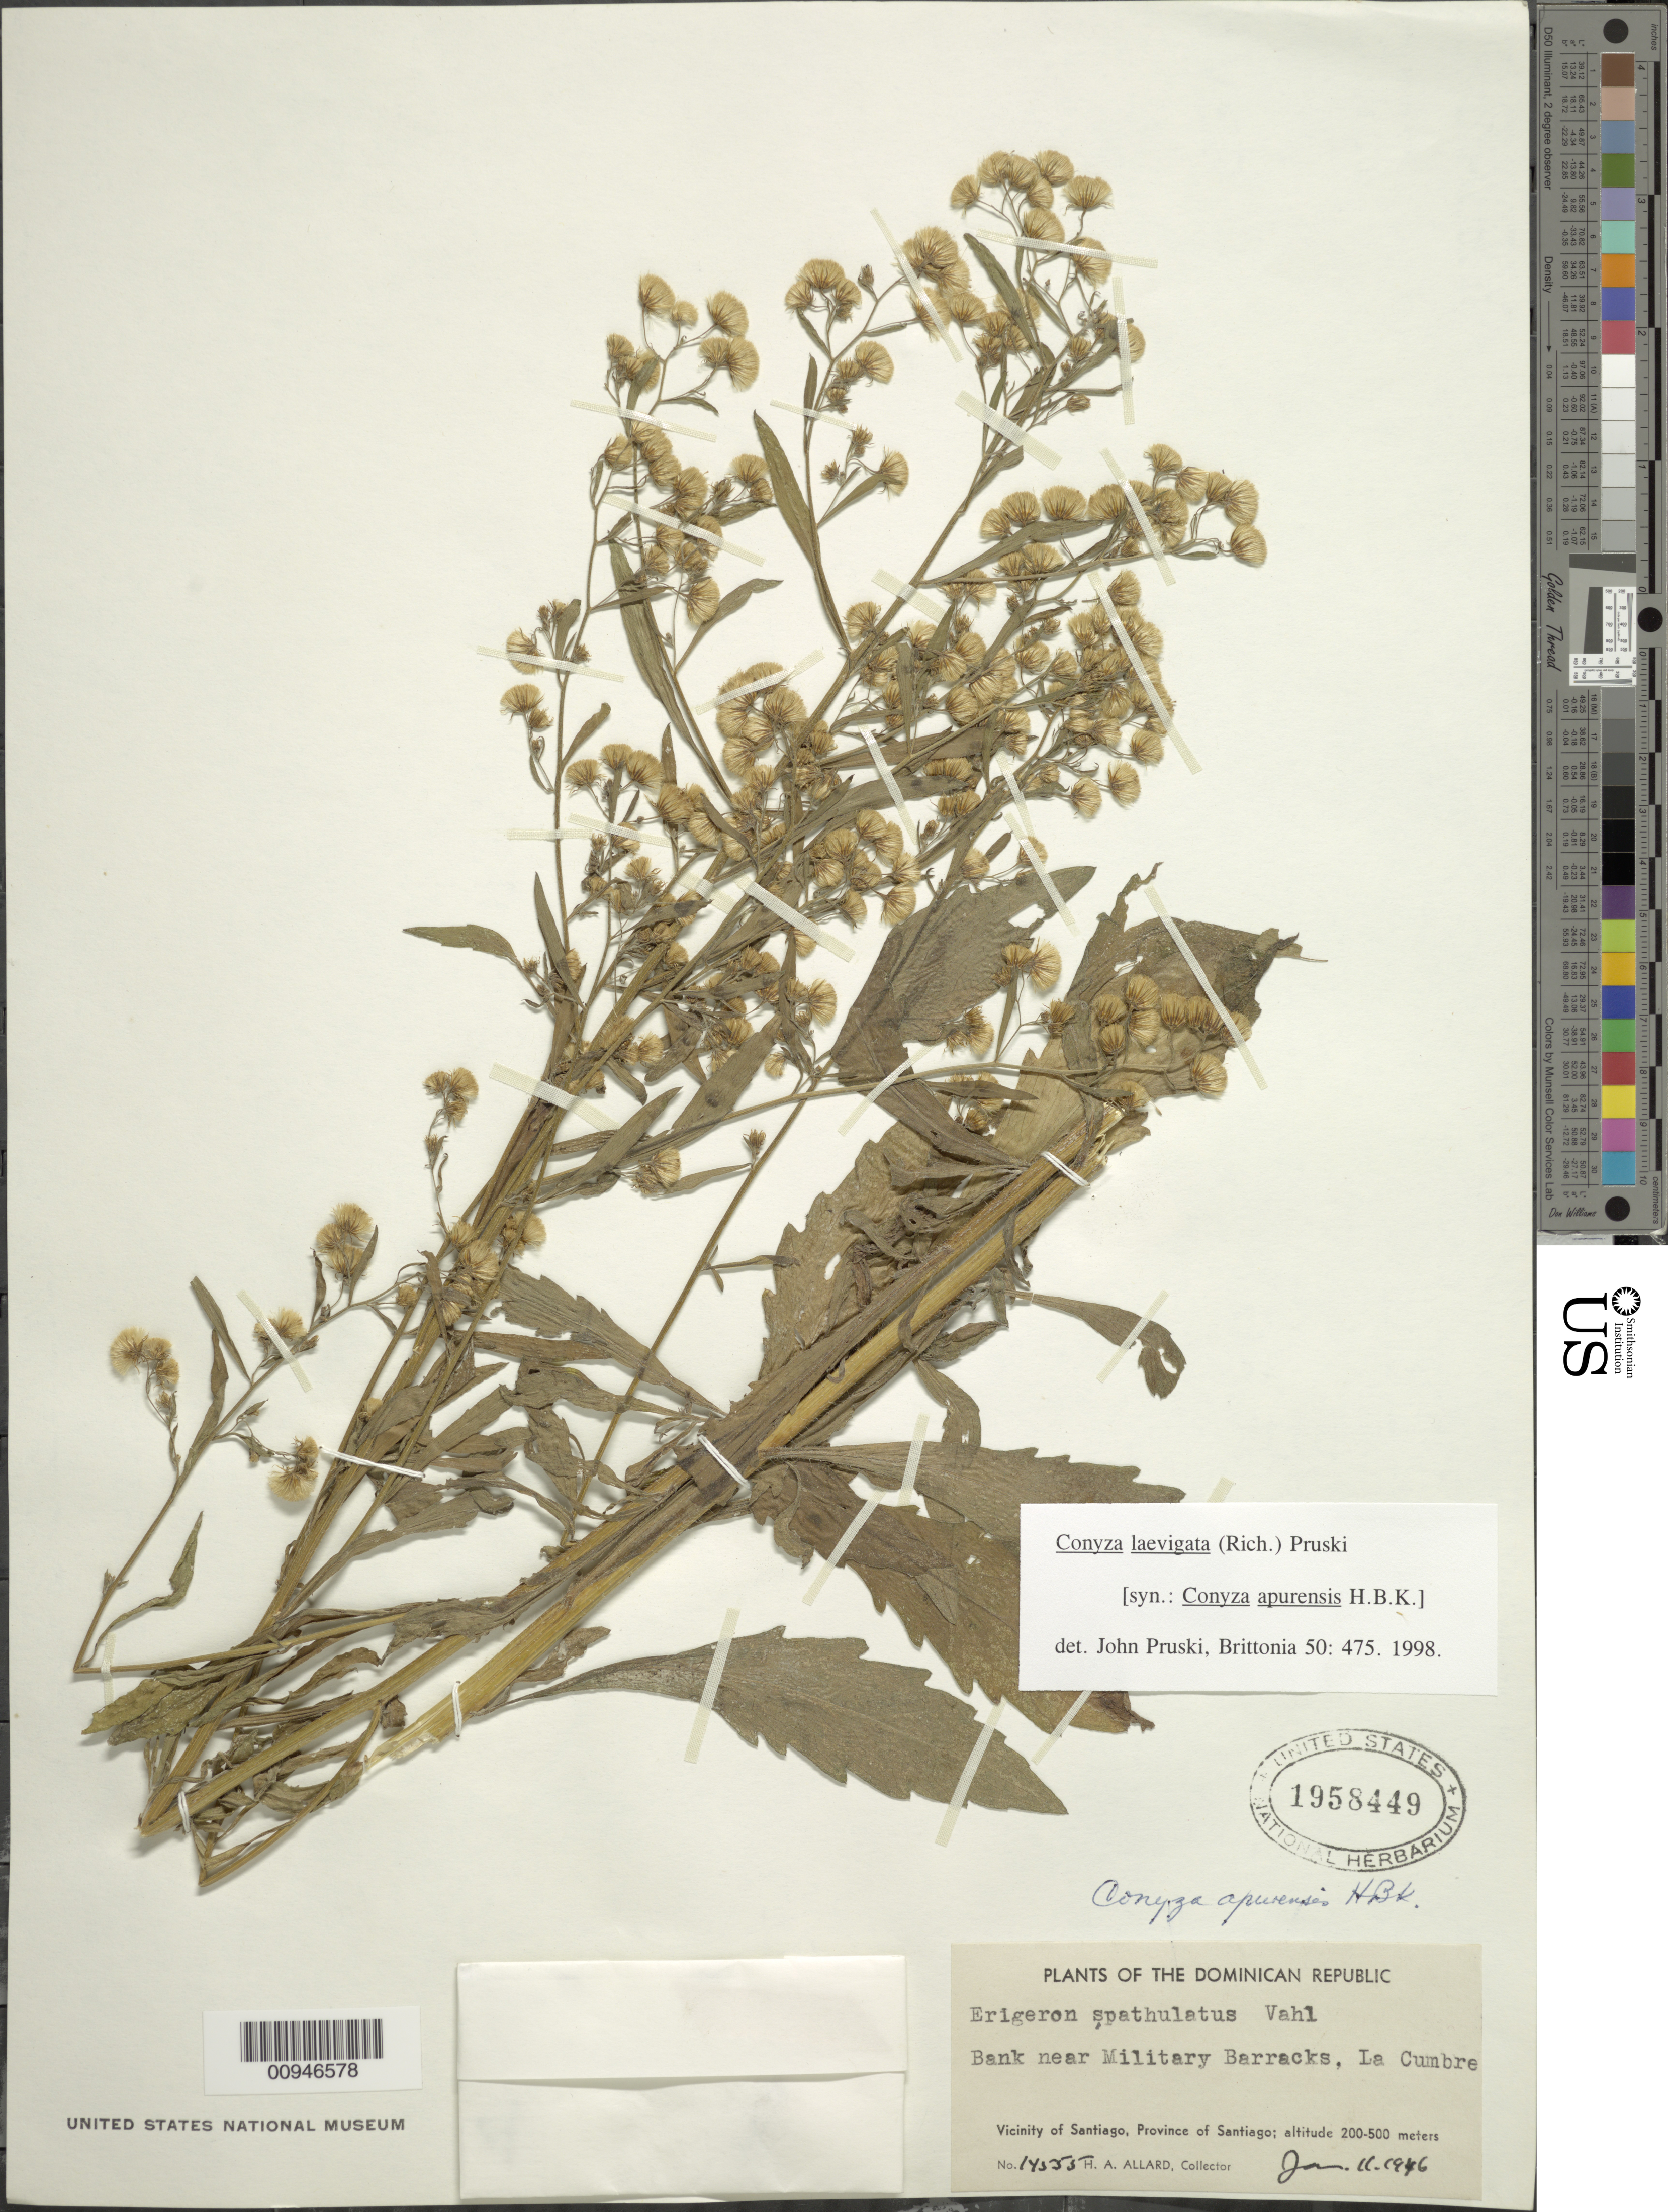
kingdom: Plantae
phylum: Tracheophyta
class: Magnoliopsida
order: Asterales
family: Asteraceae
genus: Conyza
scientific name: Conyza laevigata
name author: (Rich.) Pruski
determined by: Pruski, J. F.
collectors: H. A. Allard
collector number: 14555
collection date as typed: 11 Jan 1946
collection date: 1946-01-11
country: Dominican Republic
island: Hispaniola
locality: Near Military Barracks, La Cumbre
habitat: Bank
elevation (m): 200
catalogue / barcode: US 1958449